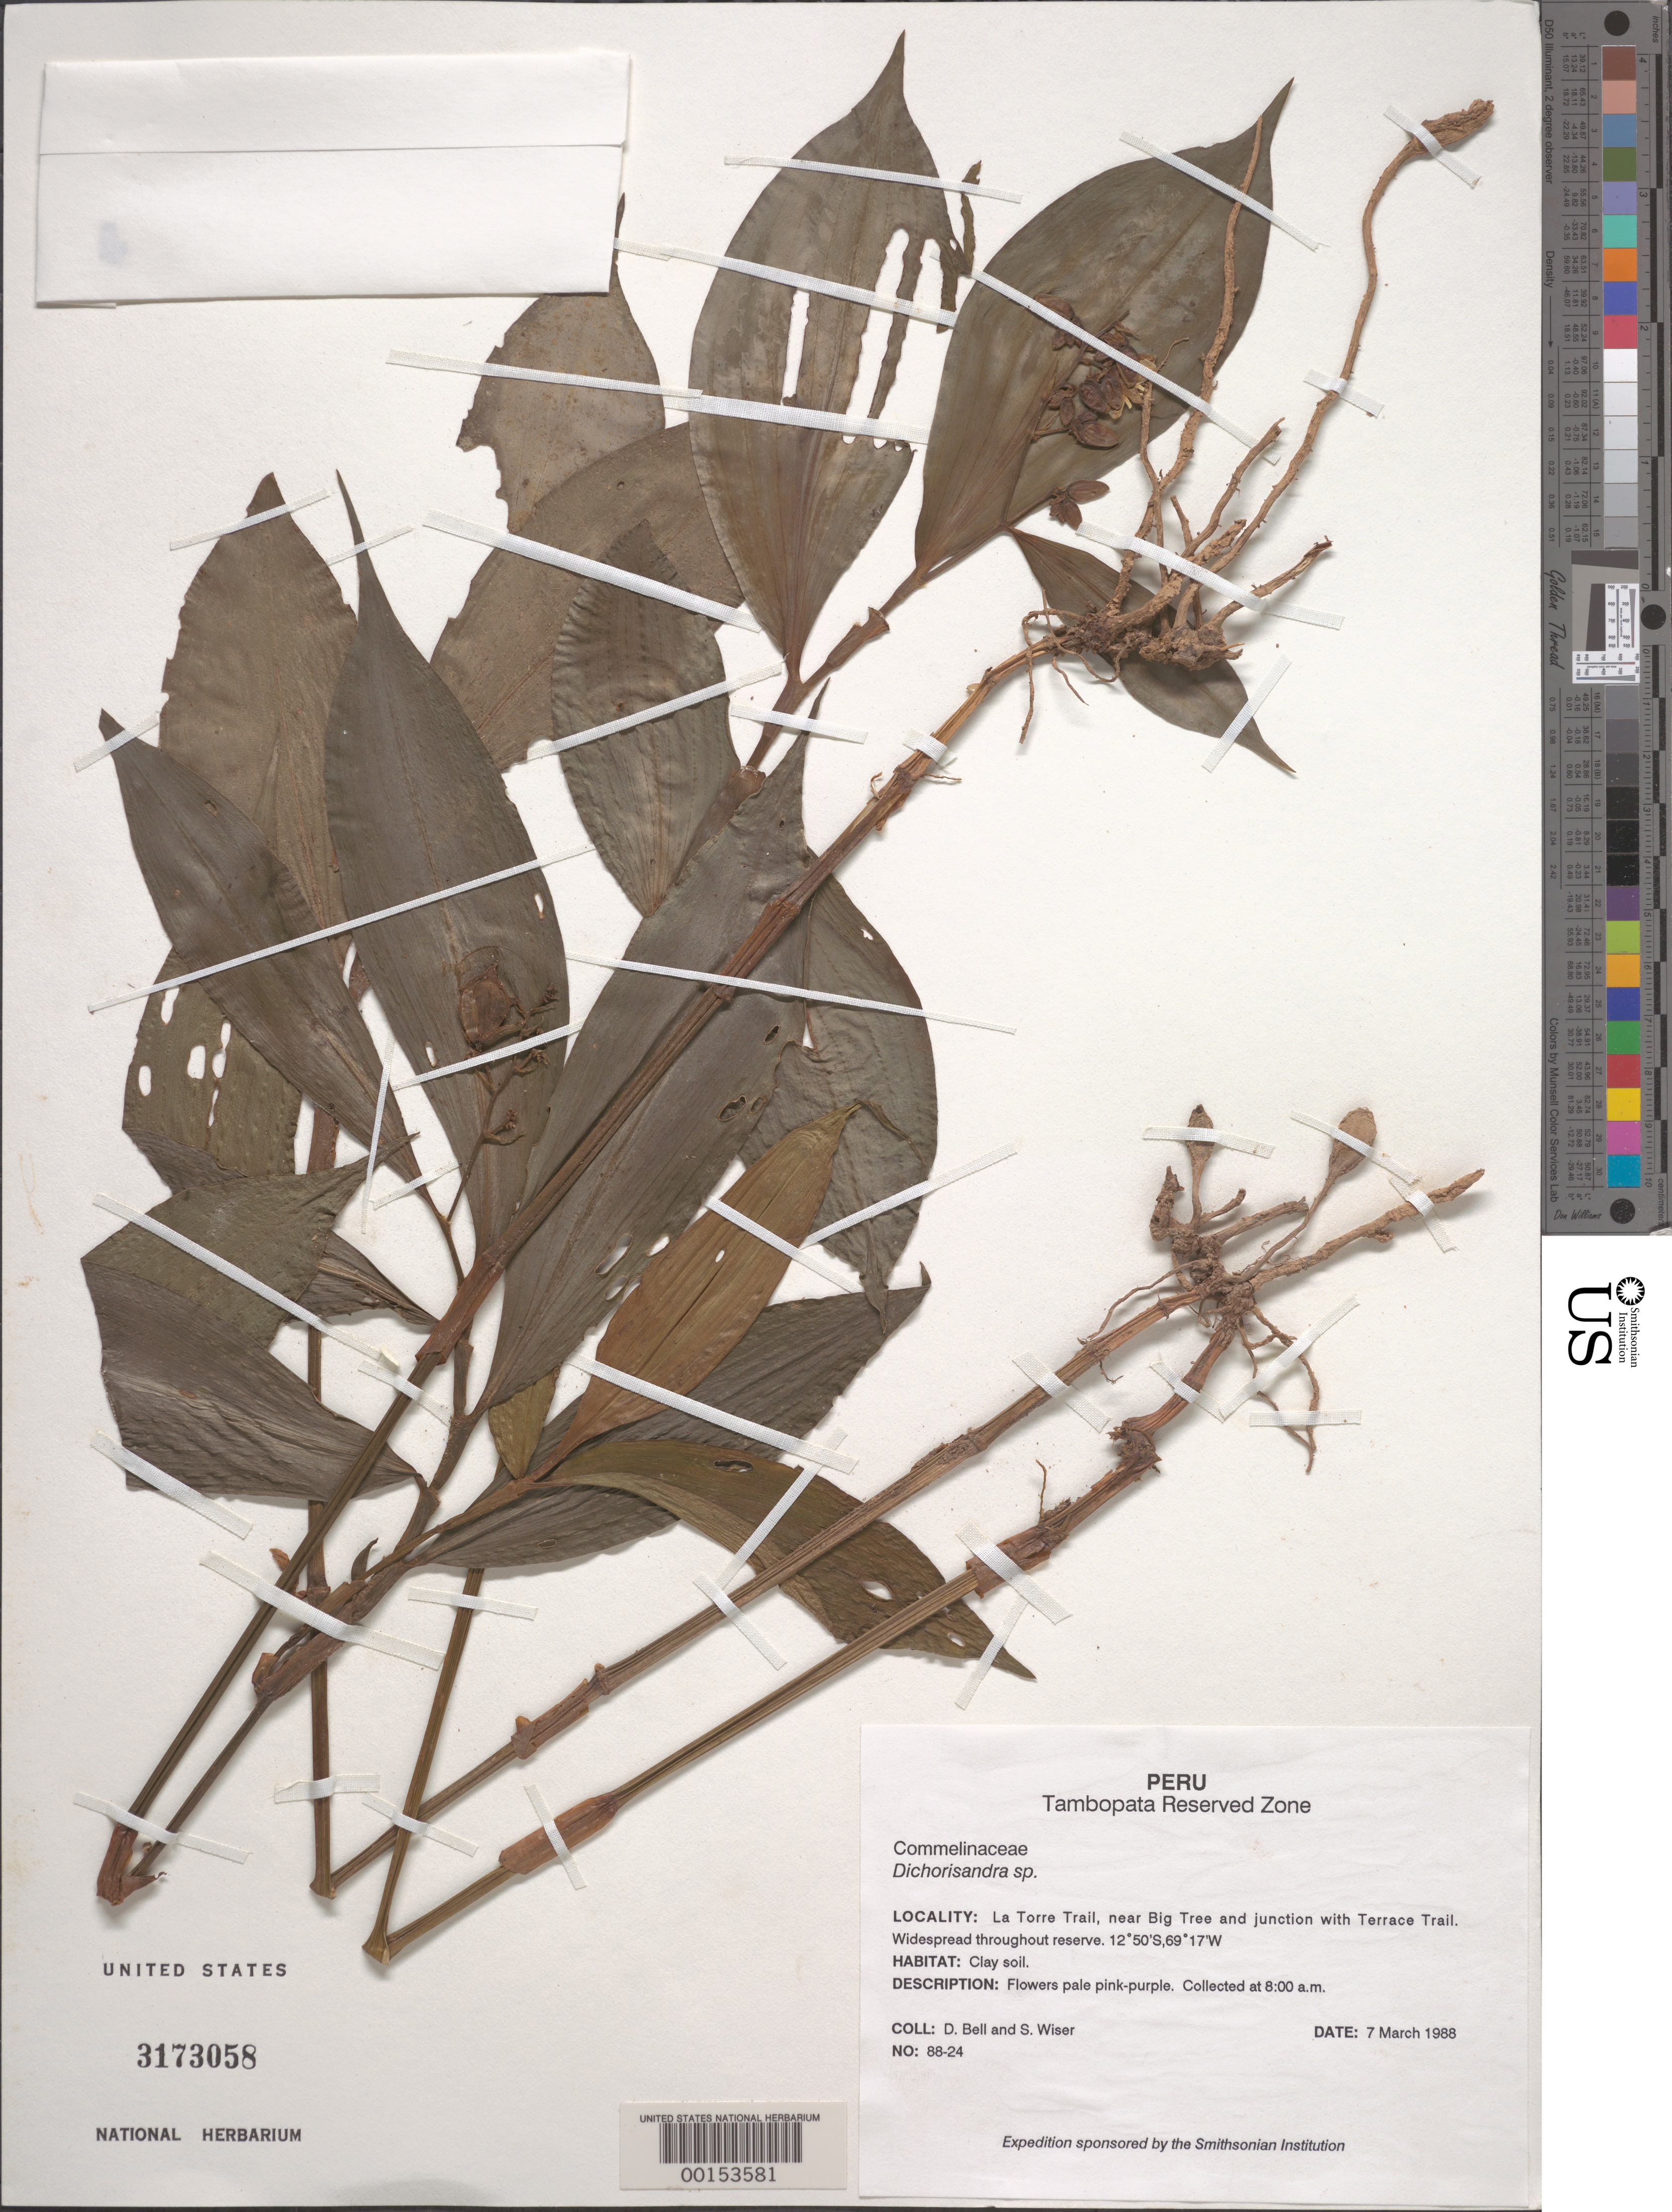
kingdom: Plantae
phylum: Tracheophyta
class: Liliopsida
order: Commelinales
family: Commelinaceae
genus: Dichorisandra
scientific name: Dichorisandra sp.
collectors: D. A. Bell & S. Wiser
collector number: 88-24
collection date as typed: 07 Mar 1988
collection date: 1988-03-07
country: Peru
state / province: Madre de Dios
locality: Tambopata reserved zone, la torre trail, near big tree and junction with terrace trail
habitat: Clay soil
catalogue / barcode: US 3173058